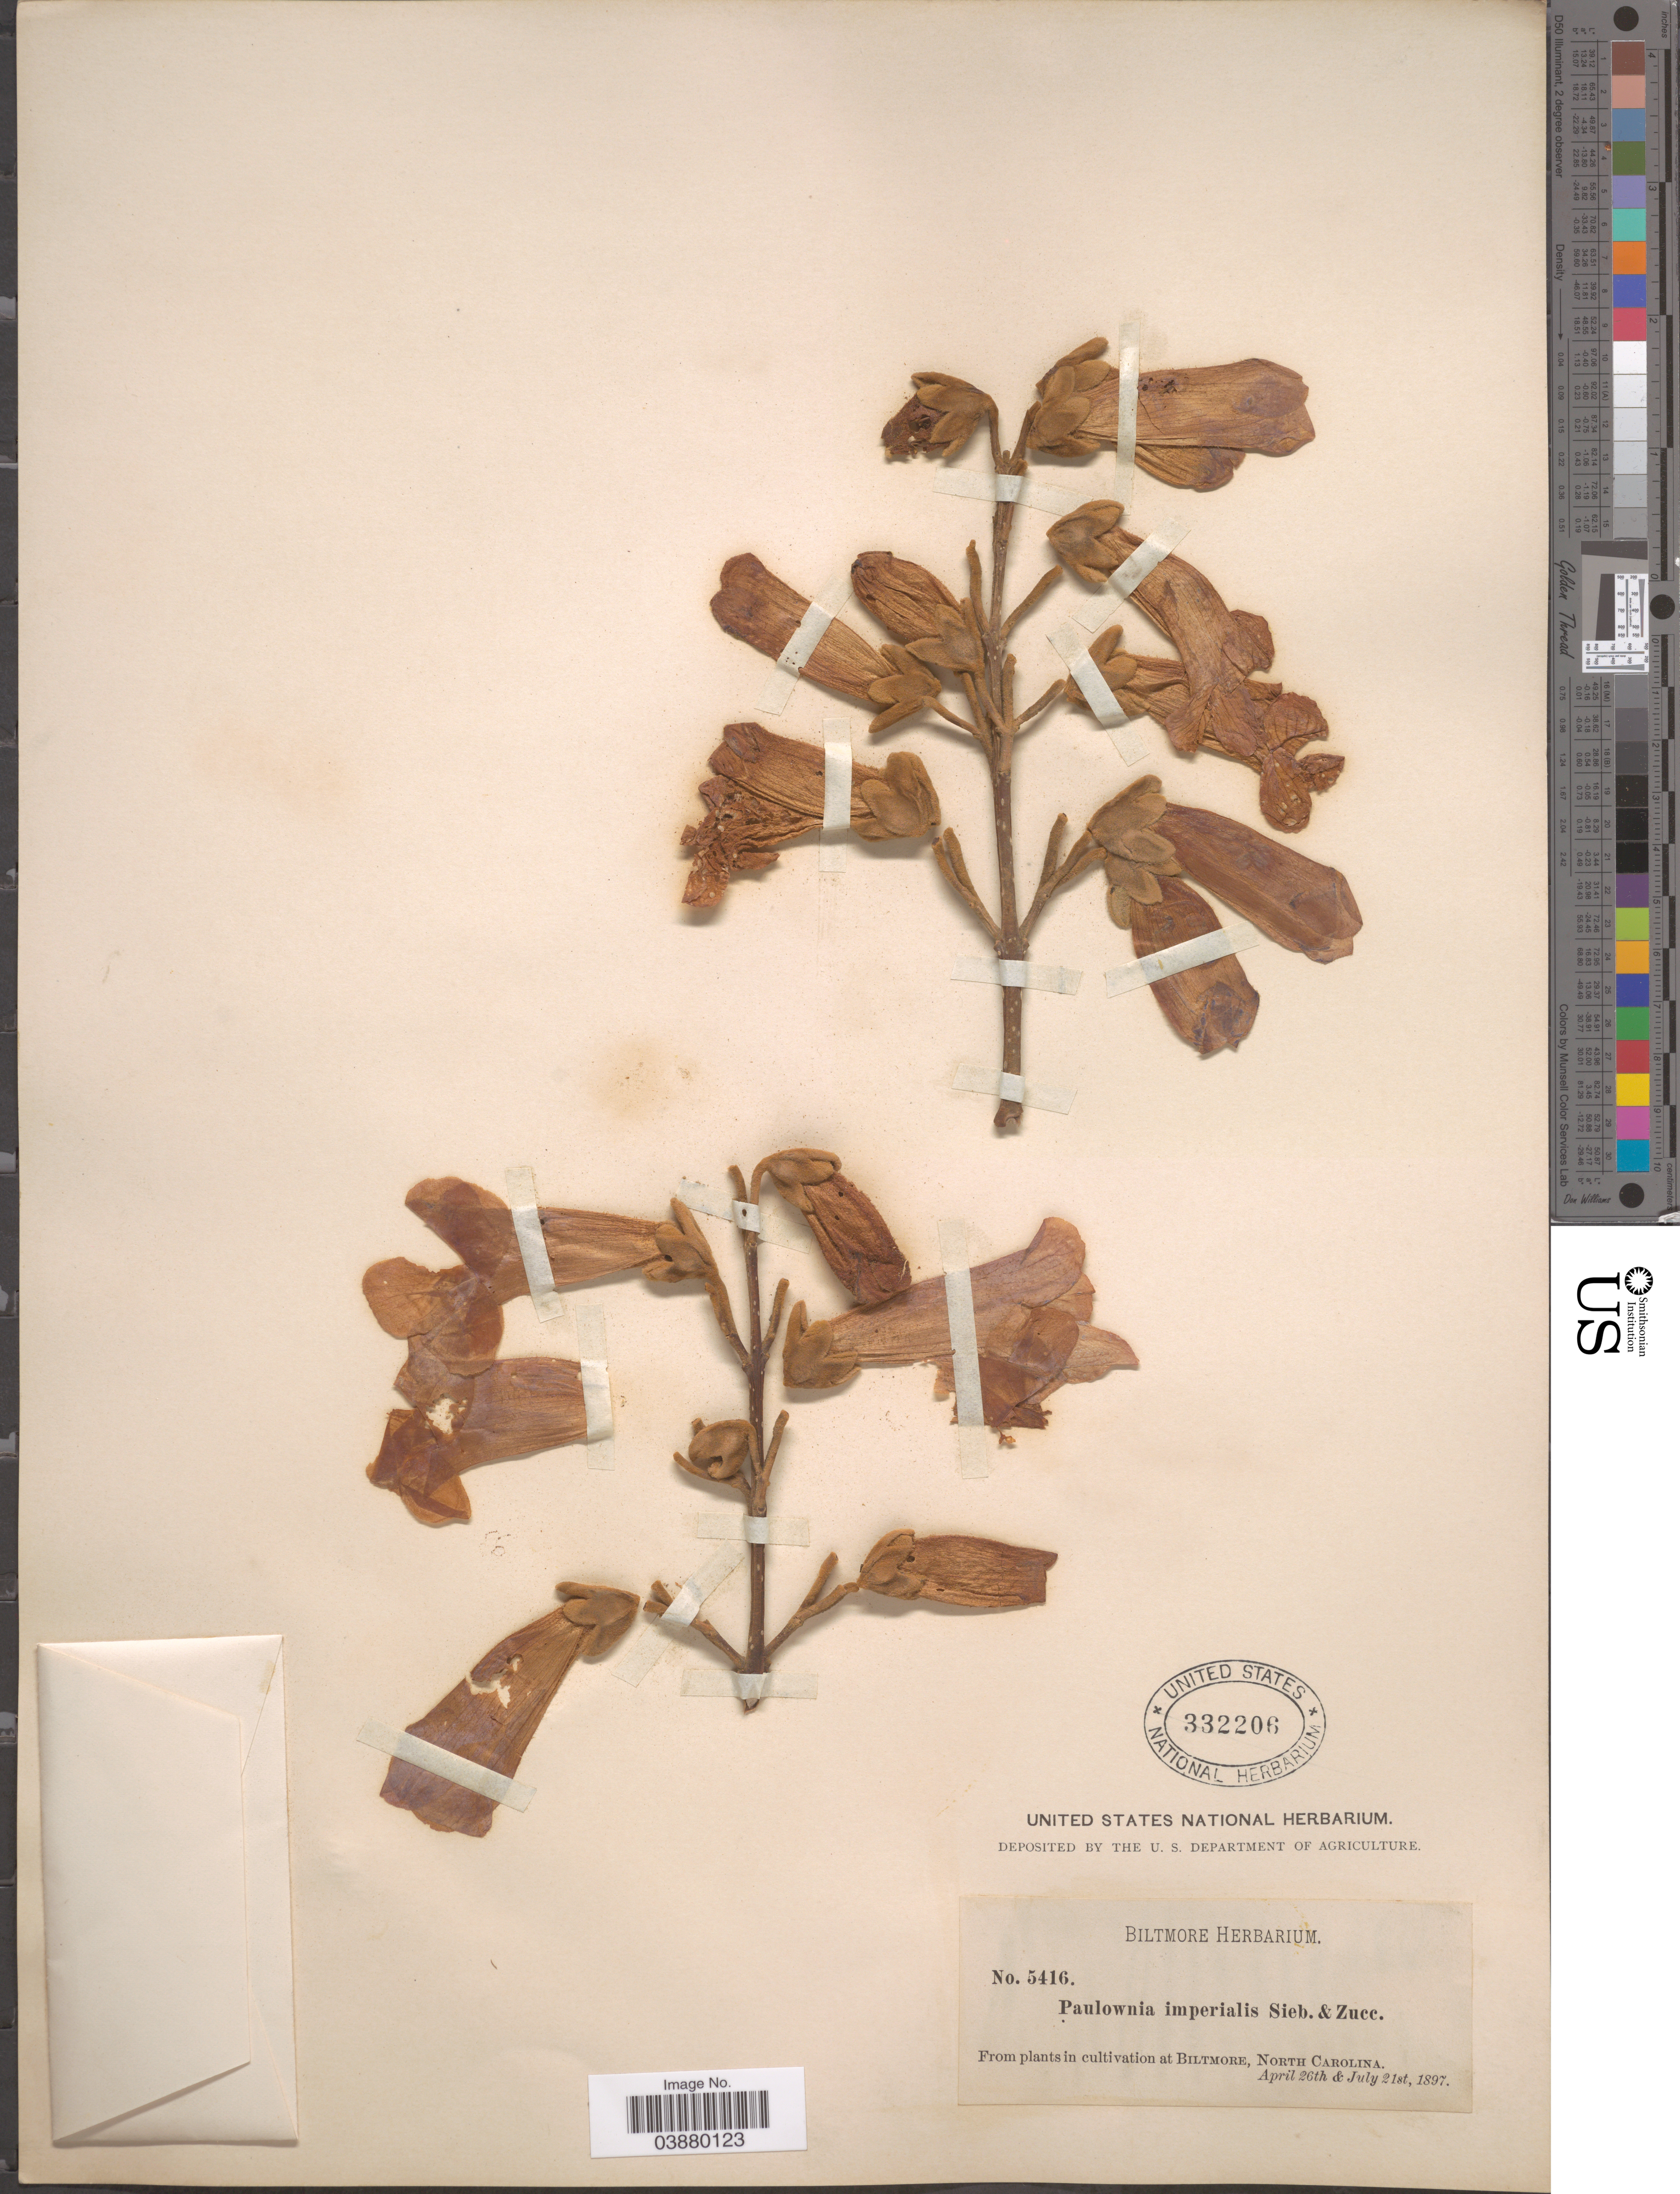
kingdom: Plantae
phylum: Tracheophyta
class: Magnoliopsida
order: Lamiales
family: Paulowniaceae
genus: Paulownia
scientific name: Paulownia tomentosa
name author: (Thunb.) Siebold & Zucc. ex Steud.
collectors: ex herb. Biltmore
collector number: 5416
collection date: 1897-04-26/1897-07-21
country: United States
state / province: North Carolina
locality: Biltmore.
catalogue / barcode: US 332206